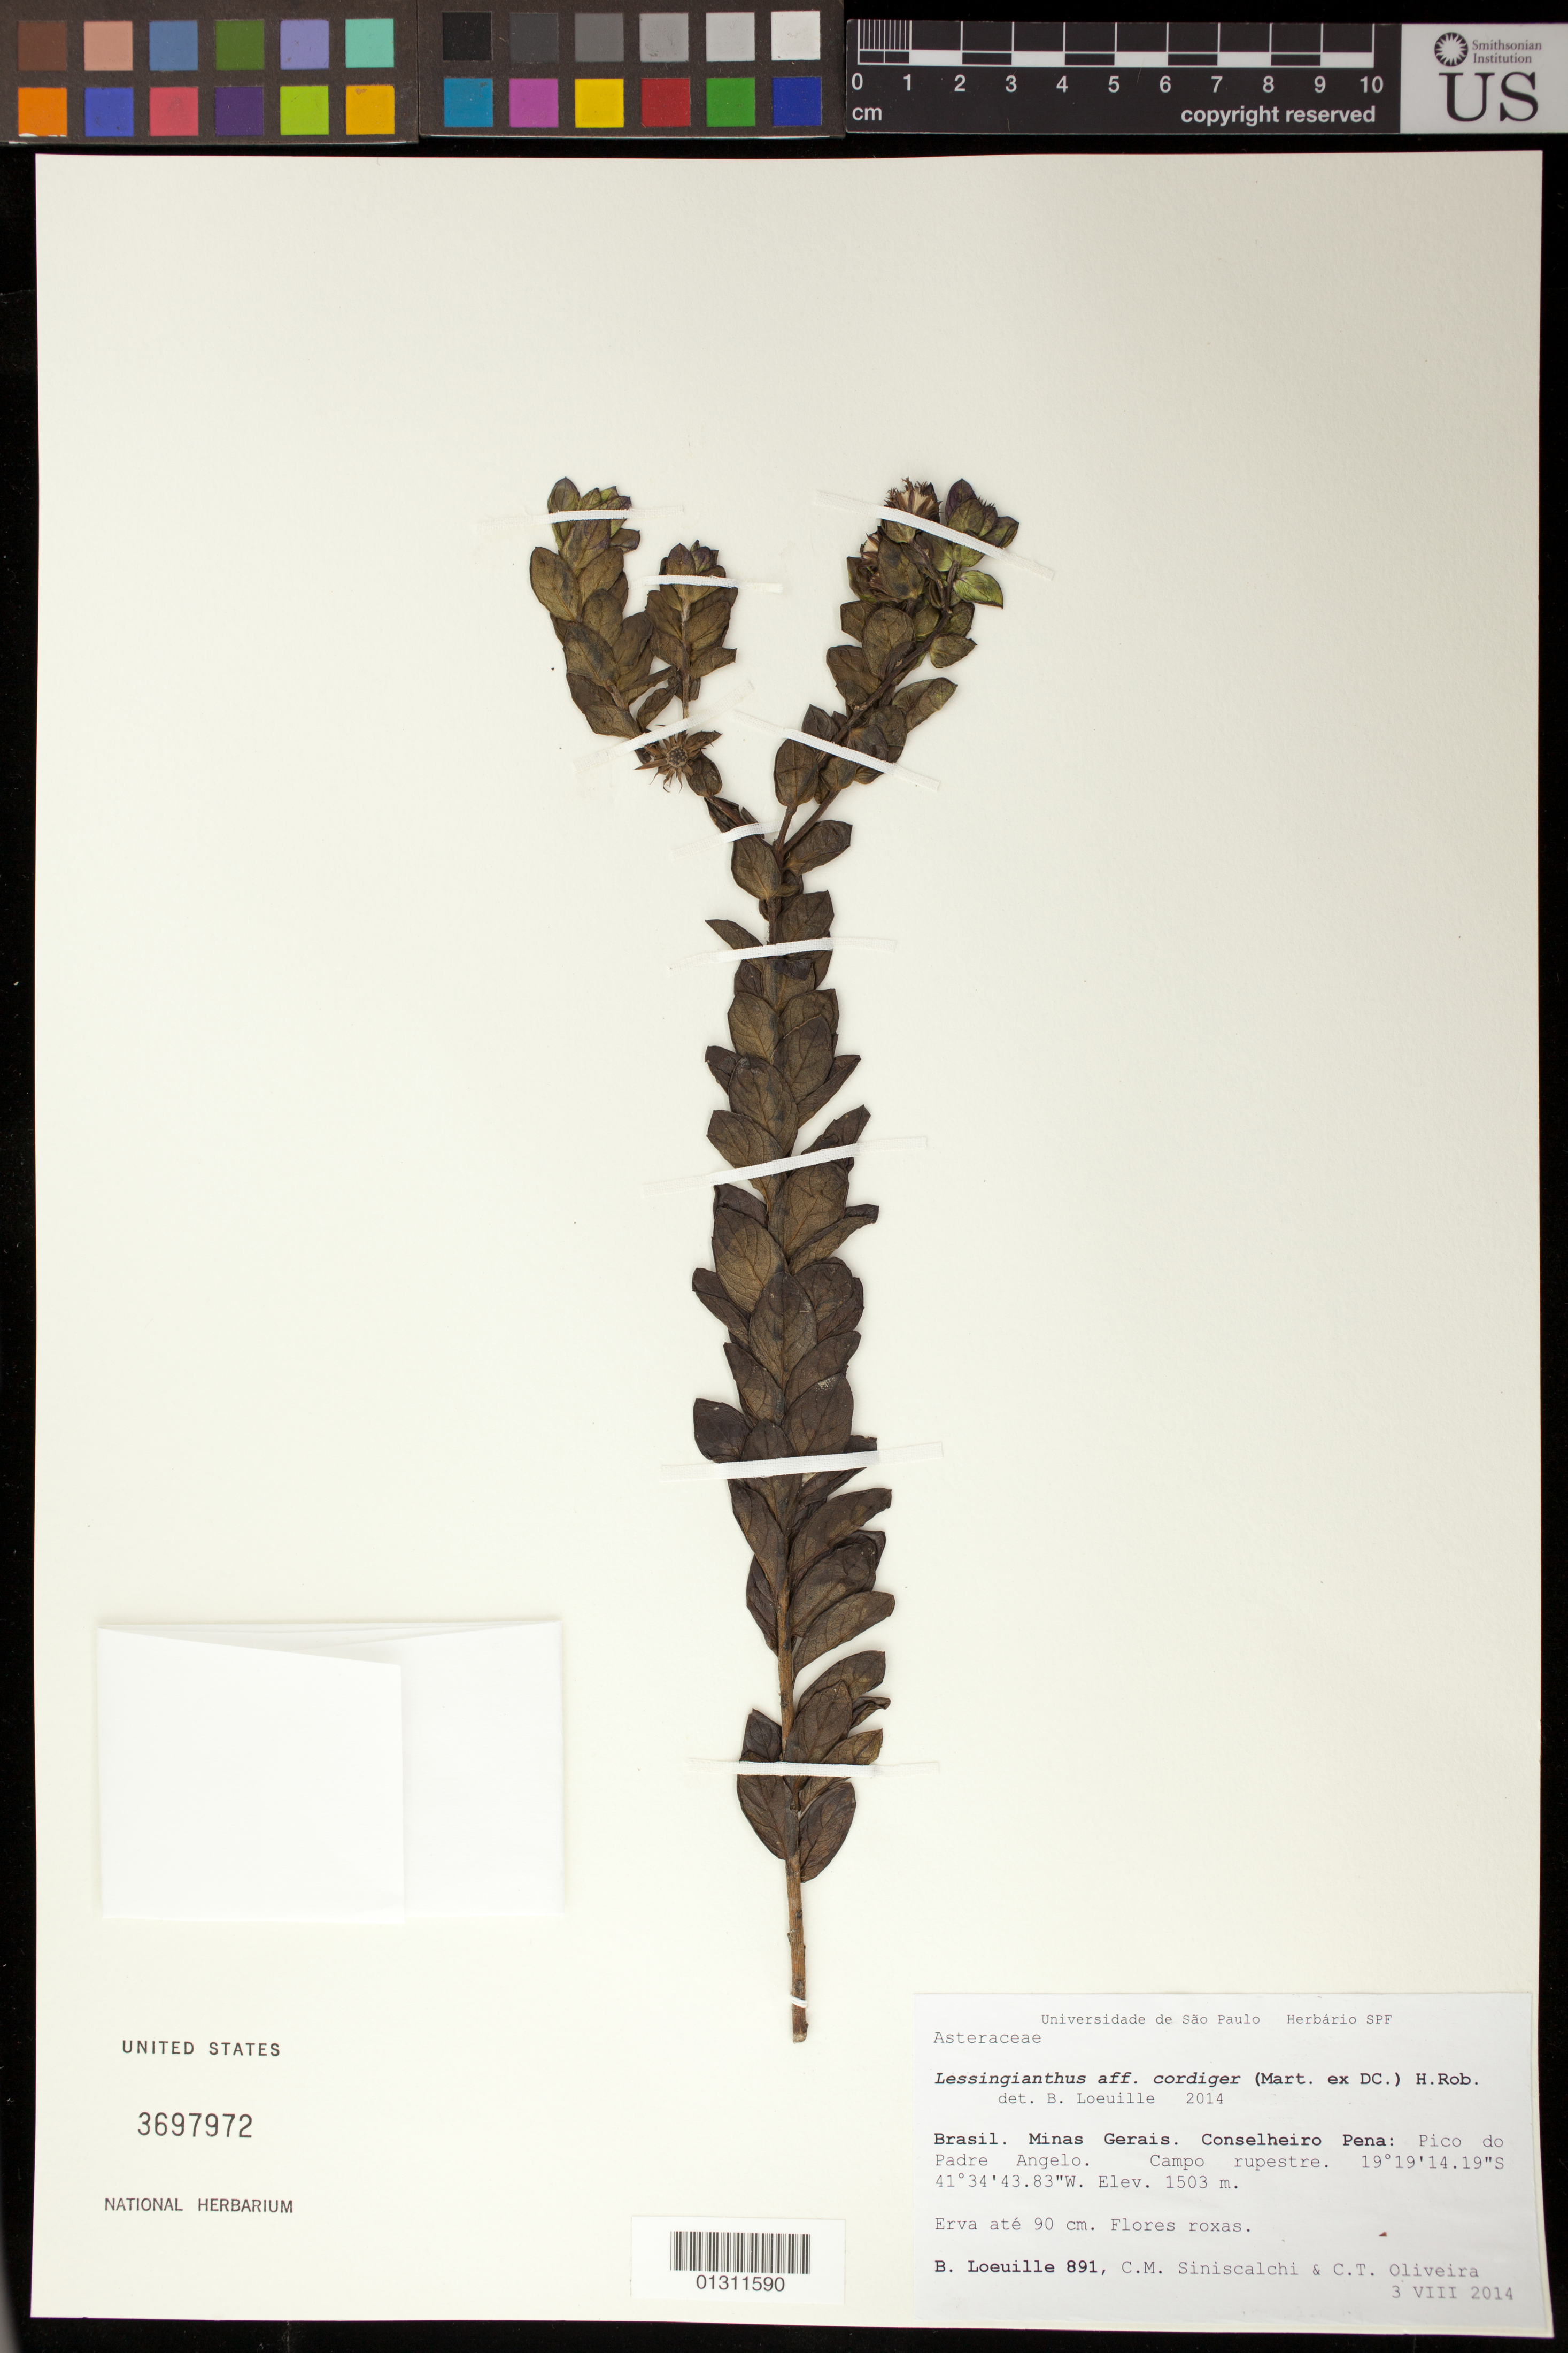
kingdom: Plantae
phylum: Tracheophyta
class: Magnoliopsida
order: Asterales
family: Asteraceae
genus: Lessingianthus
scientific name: Lessingianthus cordiger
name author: (Mart. ex DC.) H. Rob.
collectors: B. Loeuille, C. Siniscalchi & C. T. Oliveira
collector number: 891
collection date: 2014-08-03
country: Brazil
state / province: Minas Gerais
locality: Conselheiro Pena, Pico do Padre Angelo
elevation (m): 1503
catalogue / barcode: US 3697972